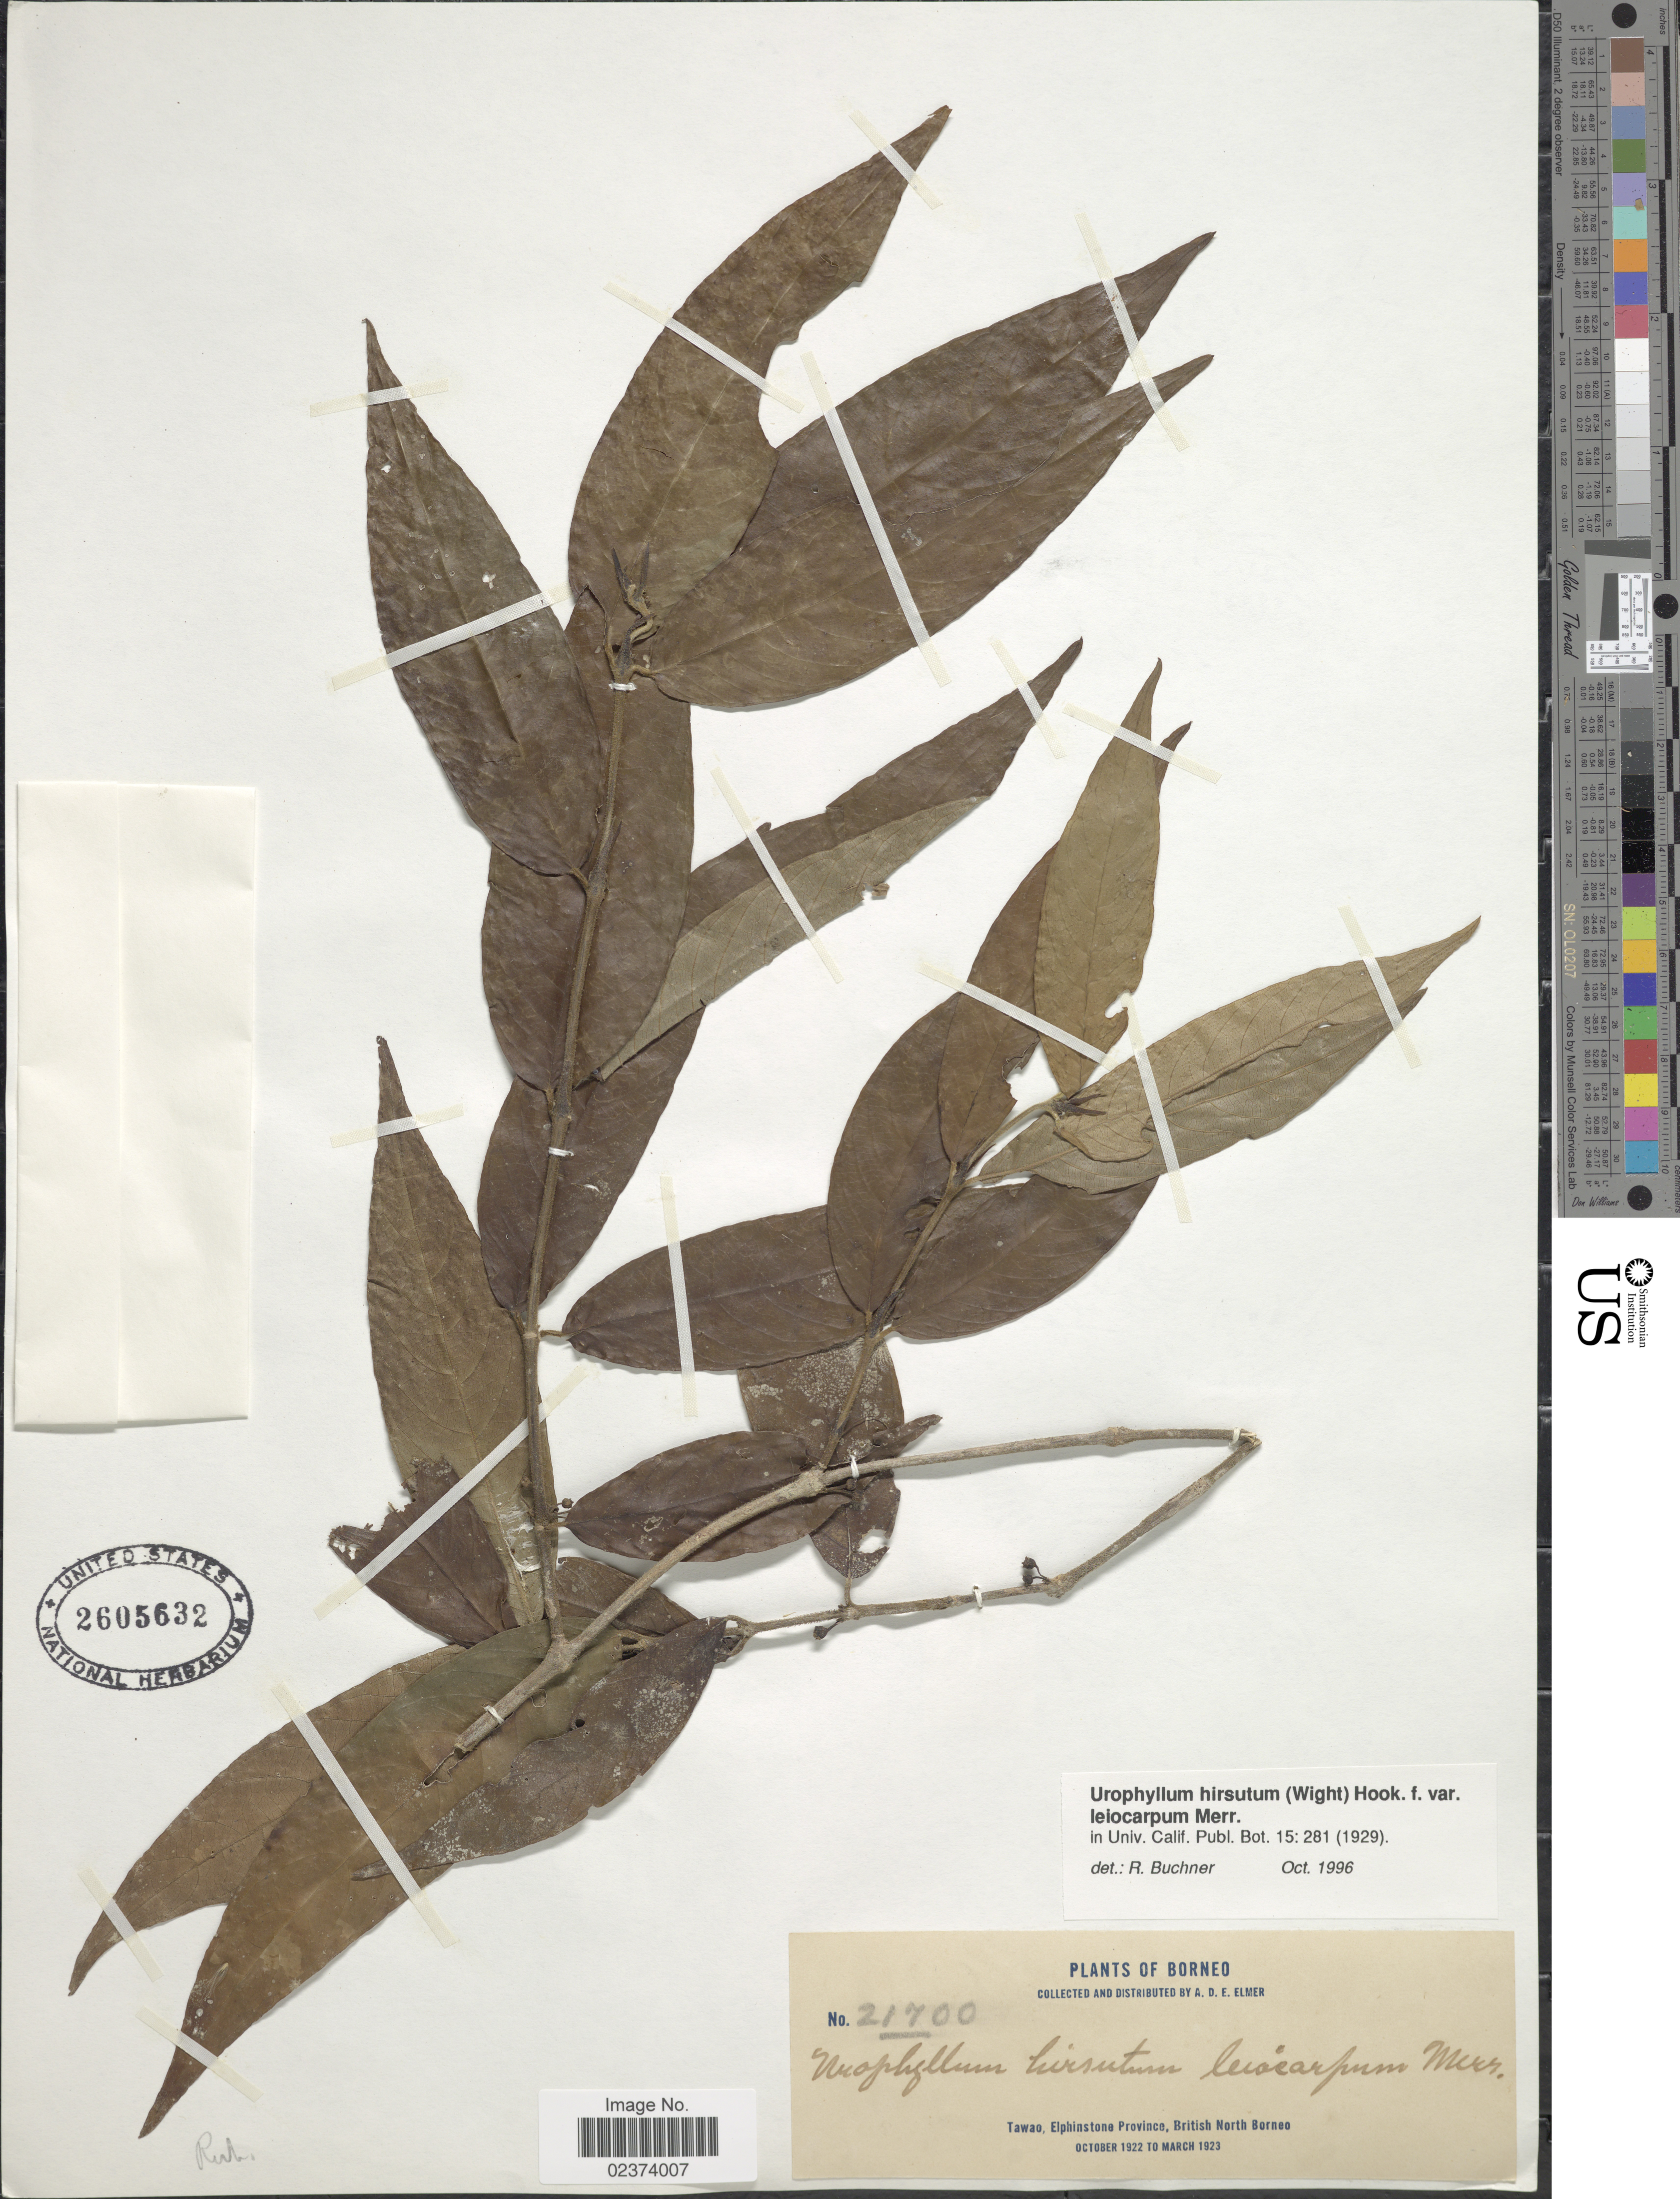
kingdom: Plantae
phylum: Tracheophyta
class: Magnoliopsida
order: Gentianales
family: Rubiaceae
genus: Urophyllum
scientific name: Urophyllum hirsutum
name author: Hook. f.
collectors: A. D. E. Elmer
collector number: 21700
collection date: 1922-10/1923-03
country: Malaysia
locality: Borneo, Tawao, Elphinstone Province, British North Borneo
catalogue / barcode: US 2605632